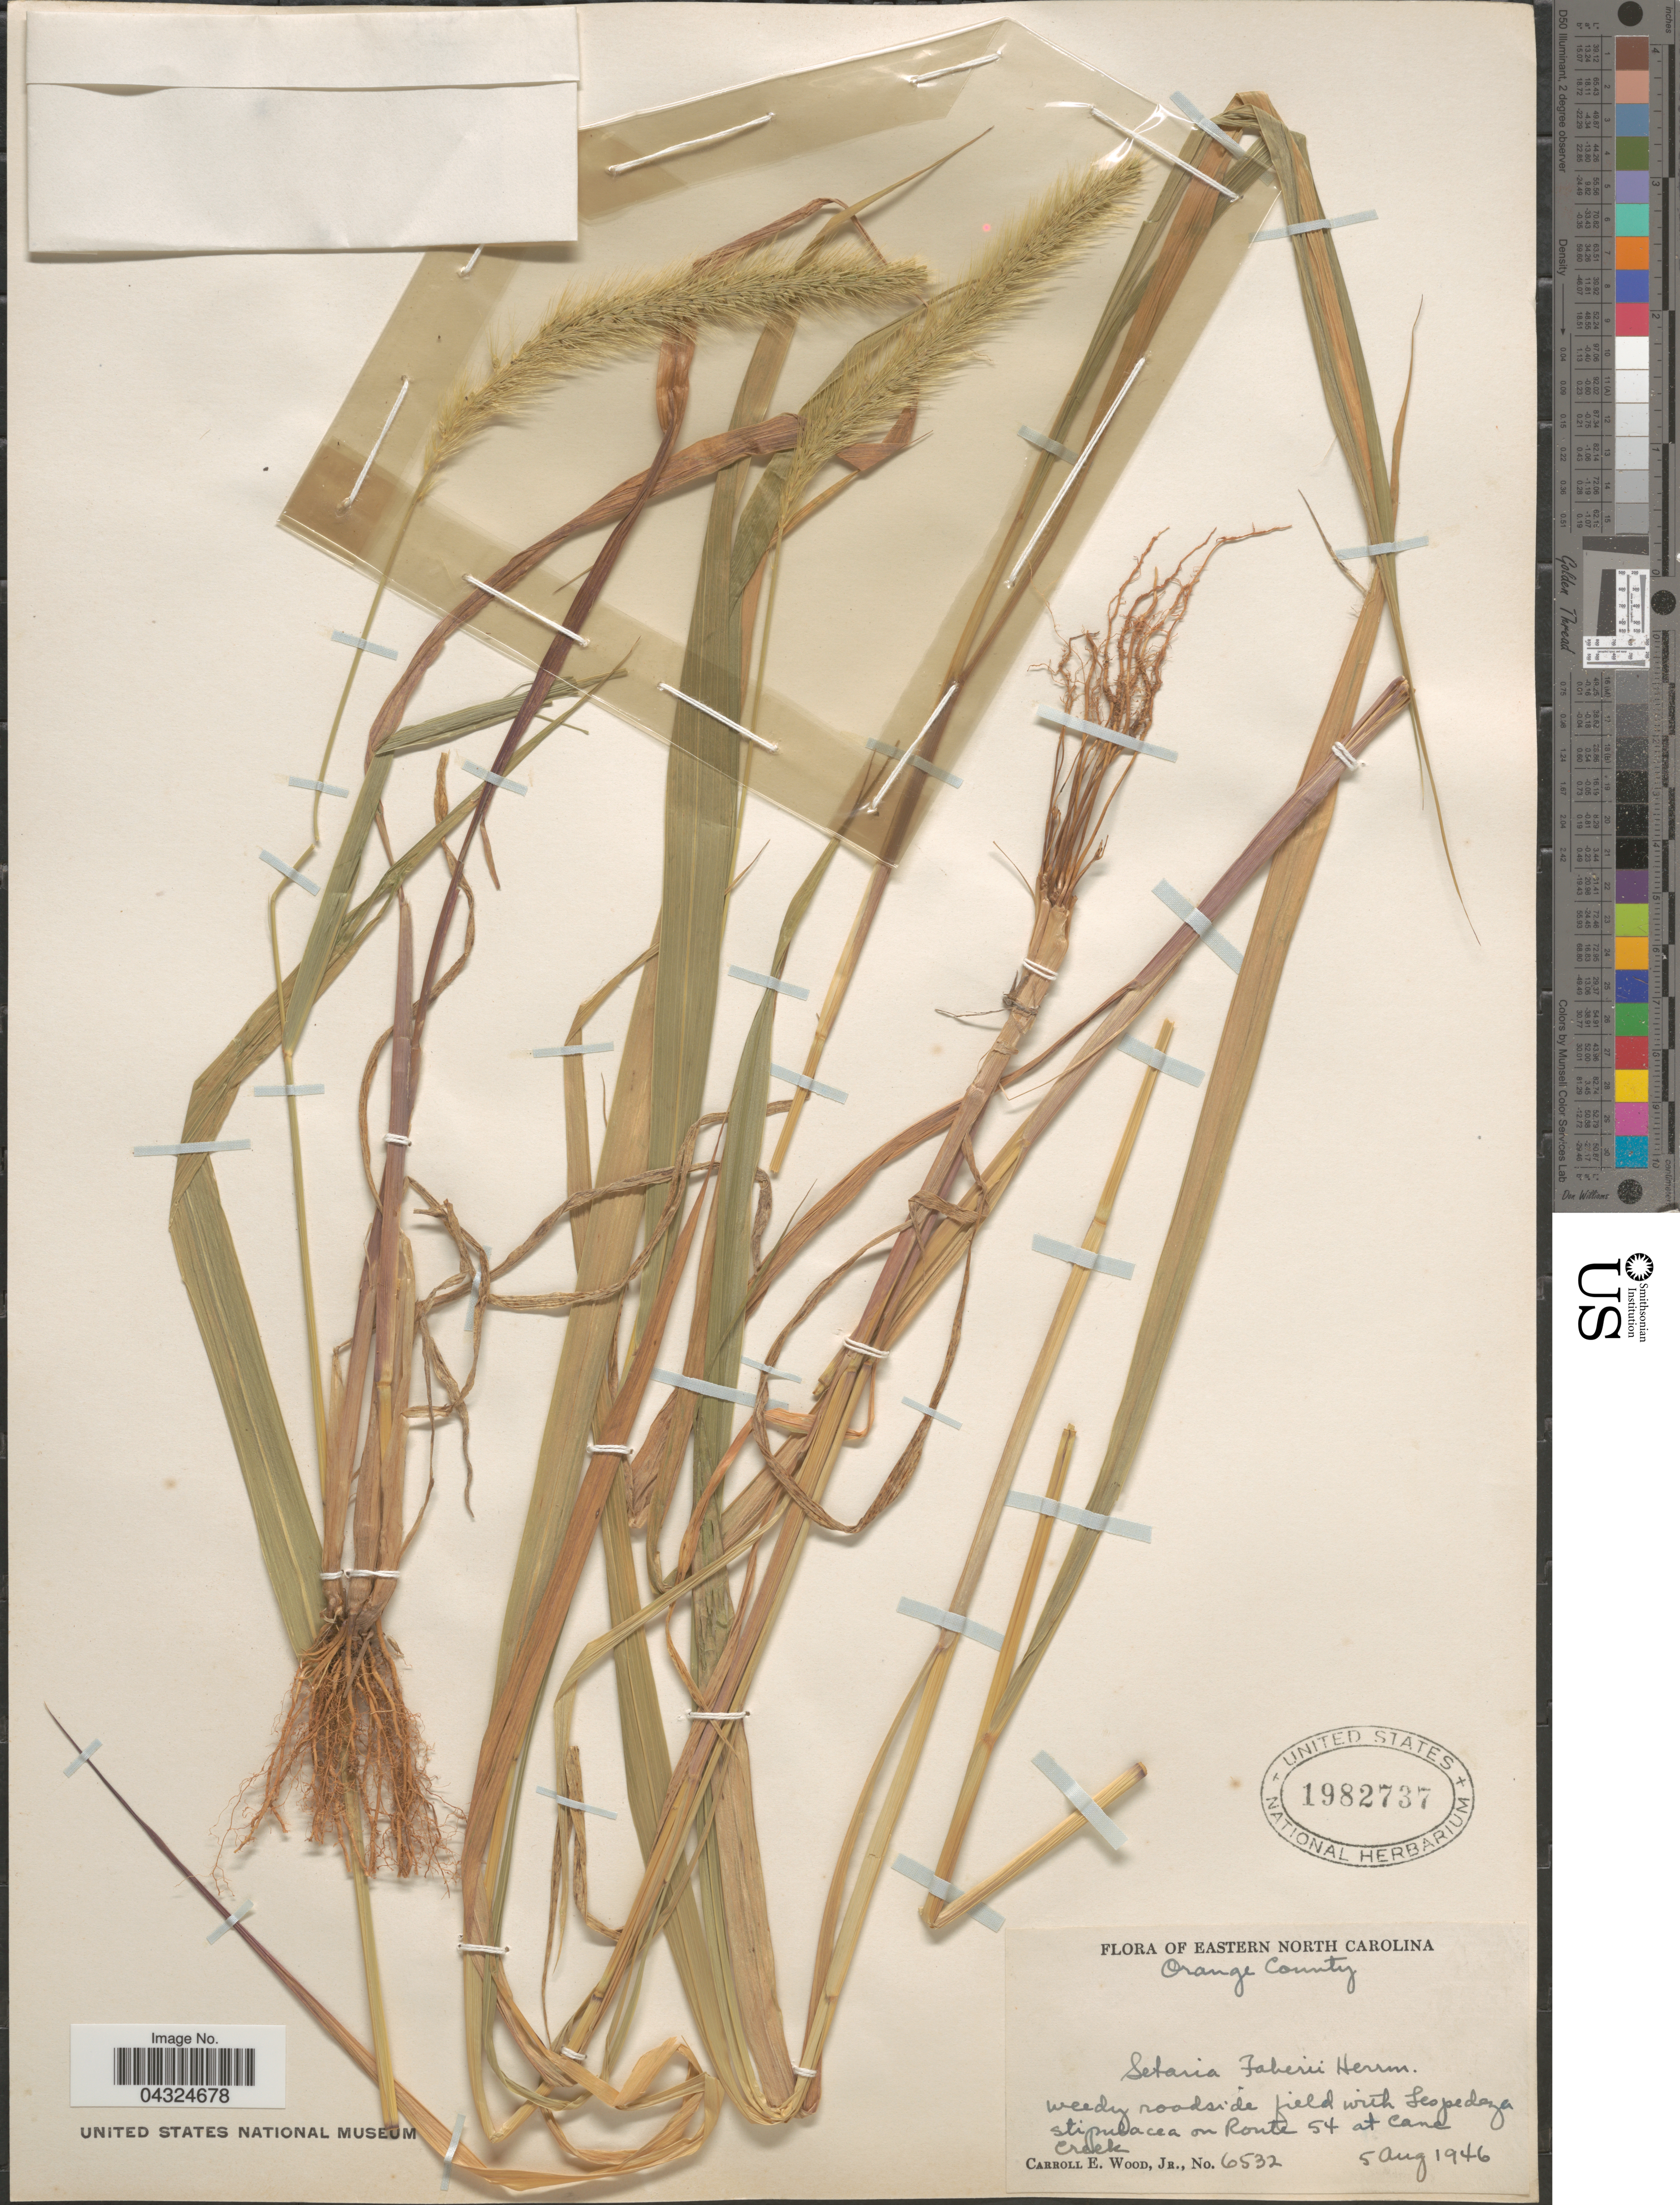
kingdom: Plantae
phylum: Tracheophyta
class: Liliopsida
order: Poales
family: Poaceae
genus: Setaria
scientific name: Setaria faberi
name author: R.A.W. Herrm.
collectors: C. Wood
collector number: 6532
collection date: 1946-08-05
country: United States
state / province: North Carolina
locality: Eastern North Carolina. Orange County. On Route 54 at Cane Creek.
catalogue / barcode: US 1982737